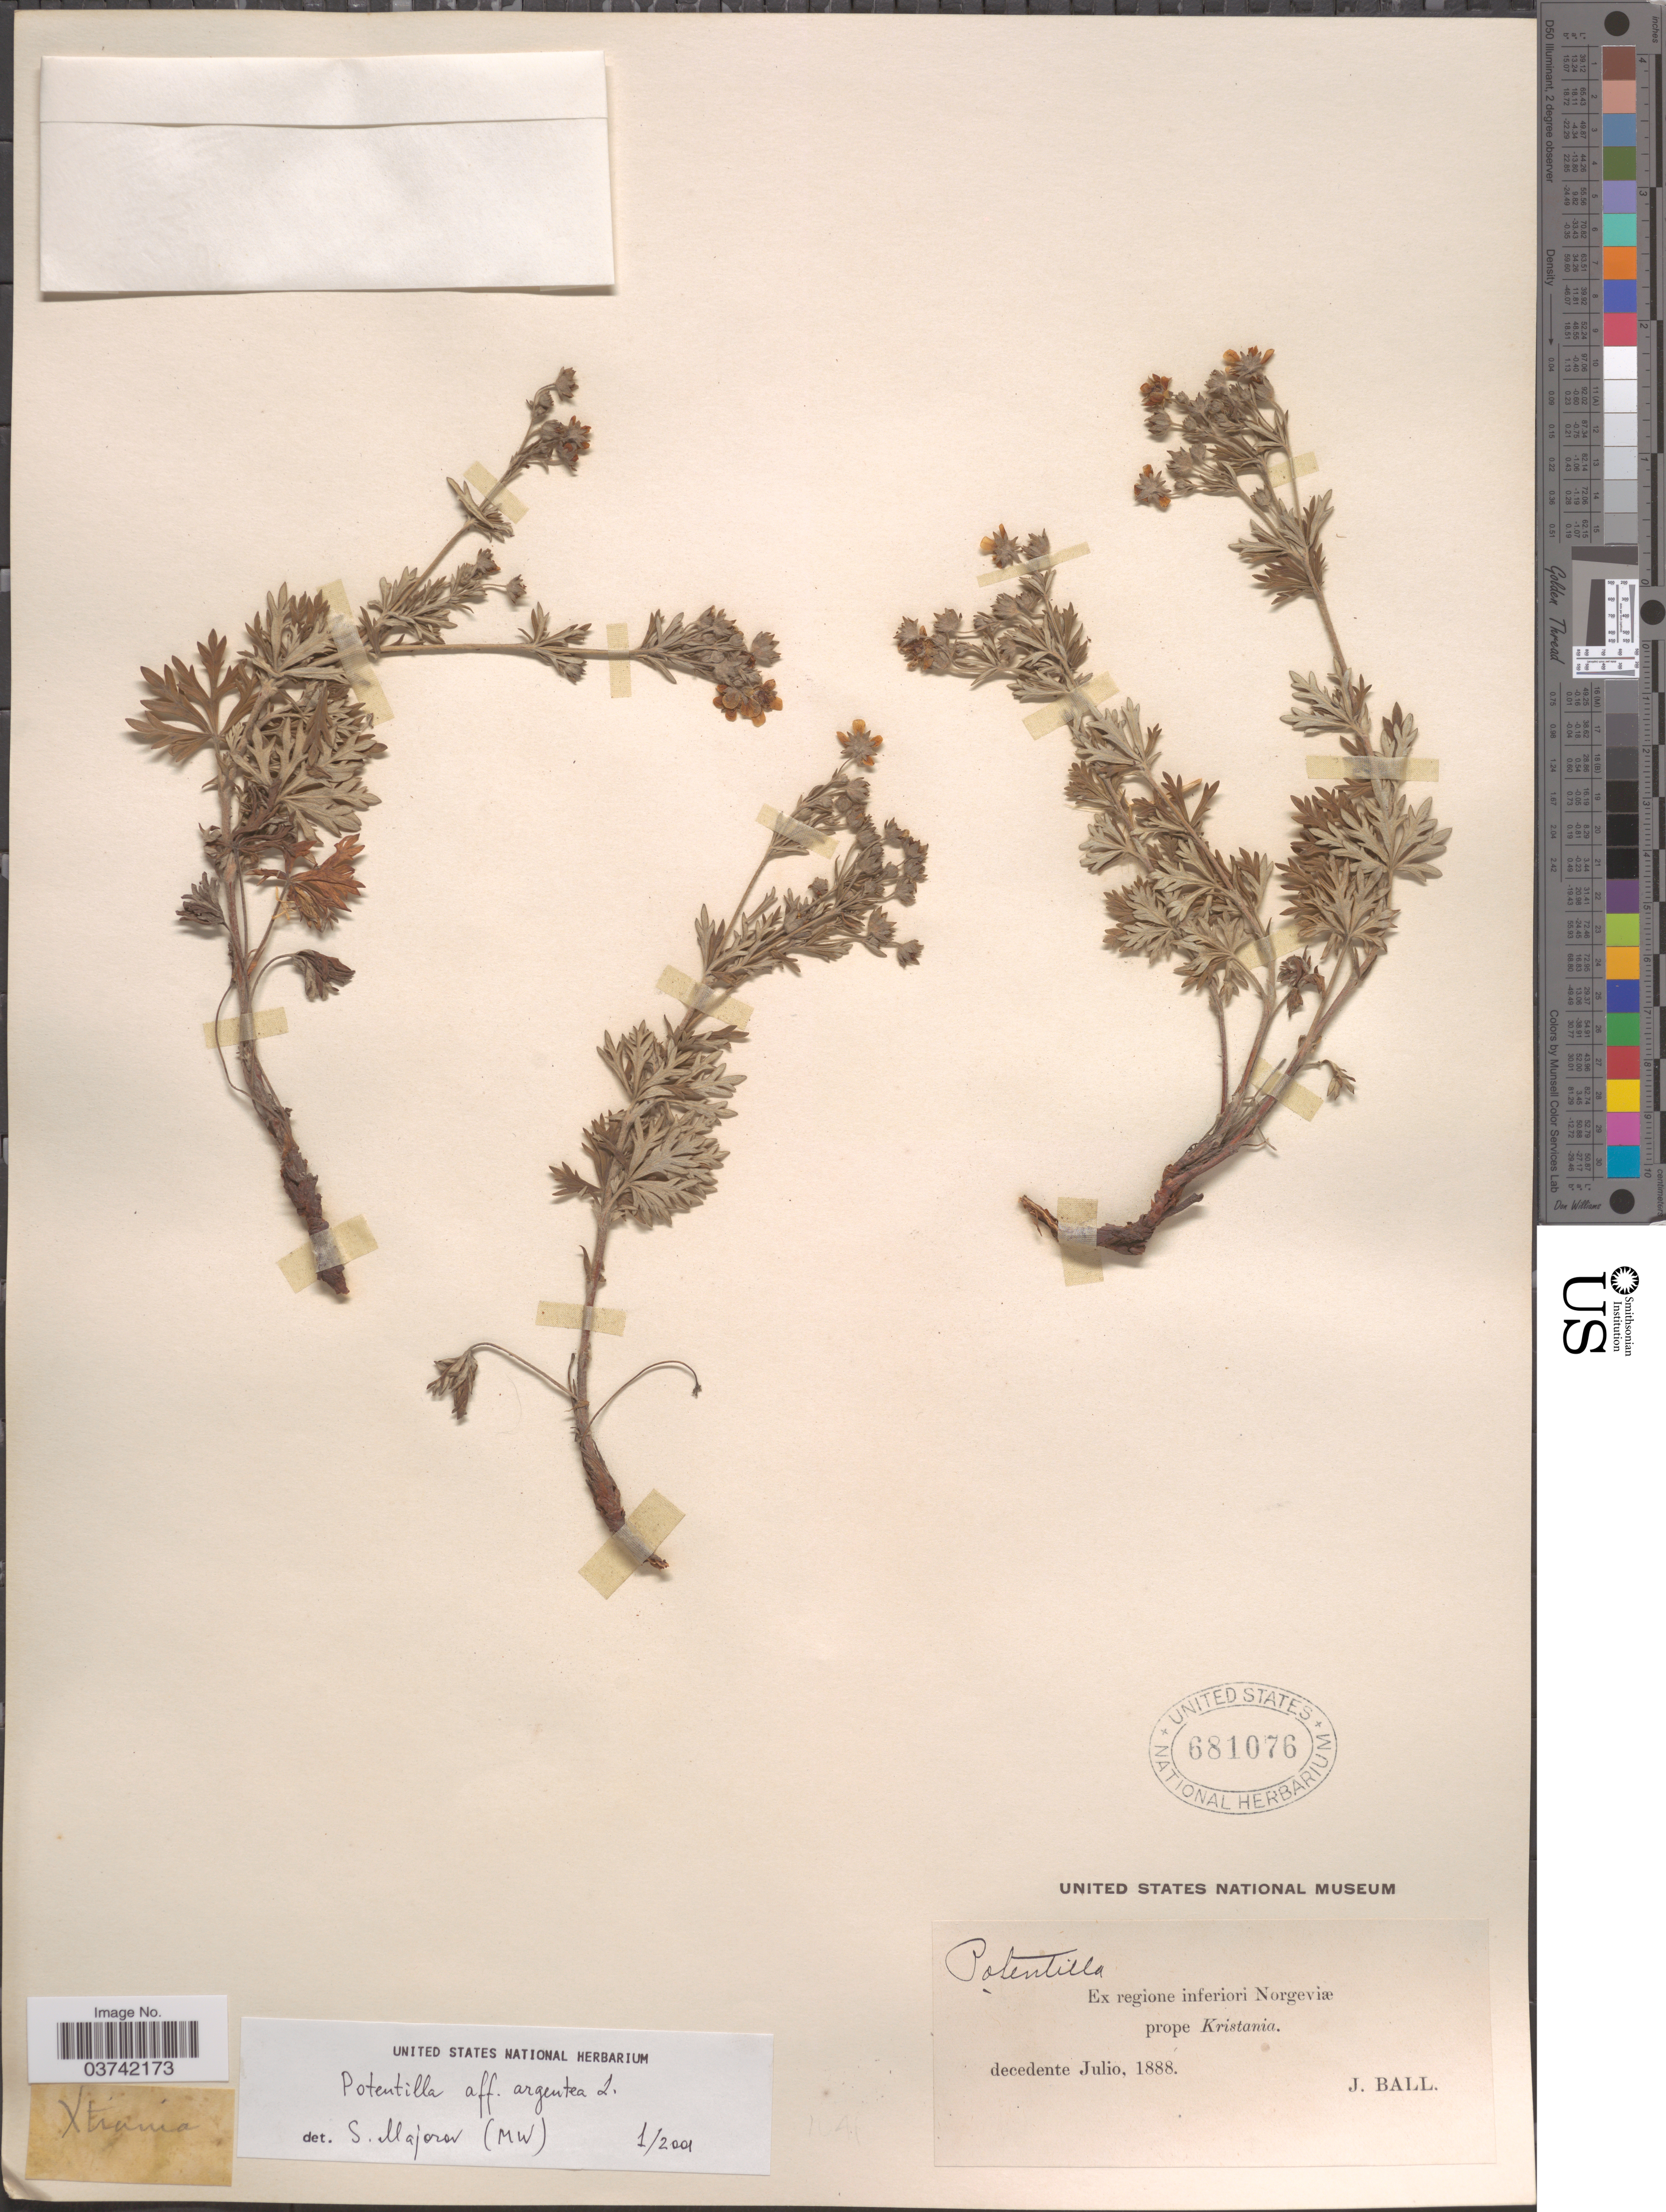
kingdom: Plantae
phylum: Tracheophyta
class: Magnoliopsida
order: Rosales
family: Rosaceae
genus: Potentilla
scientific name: Potentilla argentea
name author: L.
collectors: J. Ball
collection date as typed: decedente Julio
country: Norway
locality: Ex regione inferiore Norvegiæ prope Kristania.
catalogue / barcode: US 681076